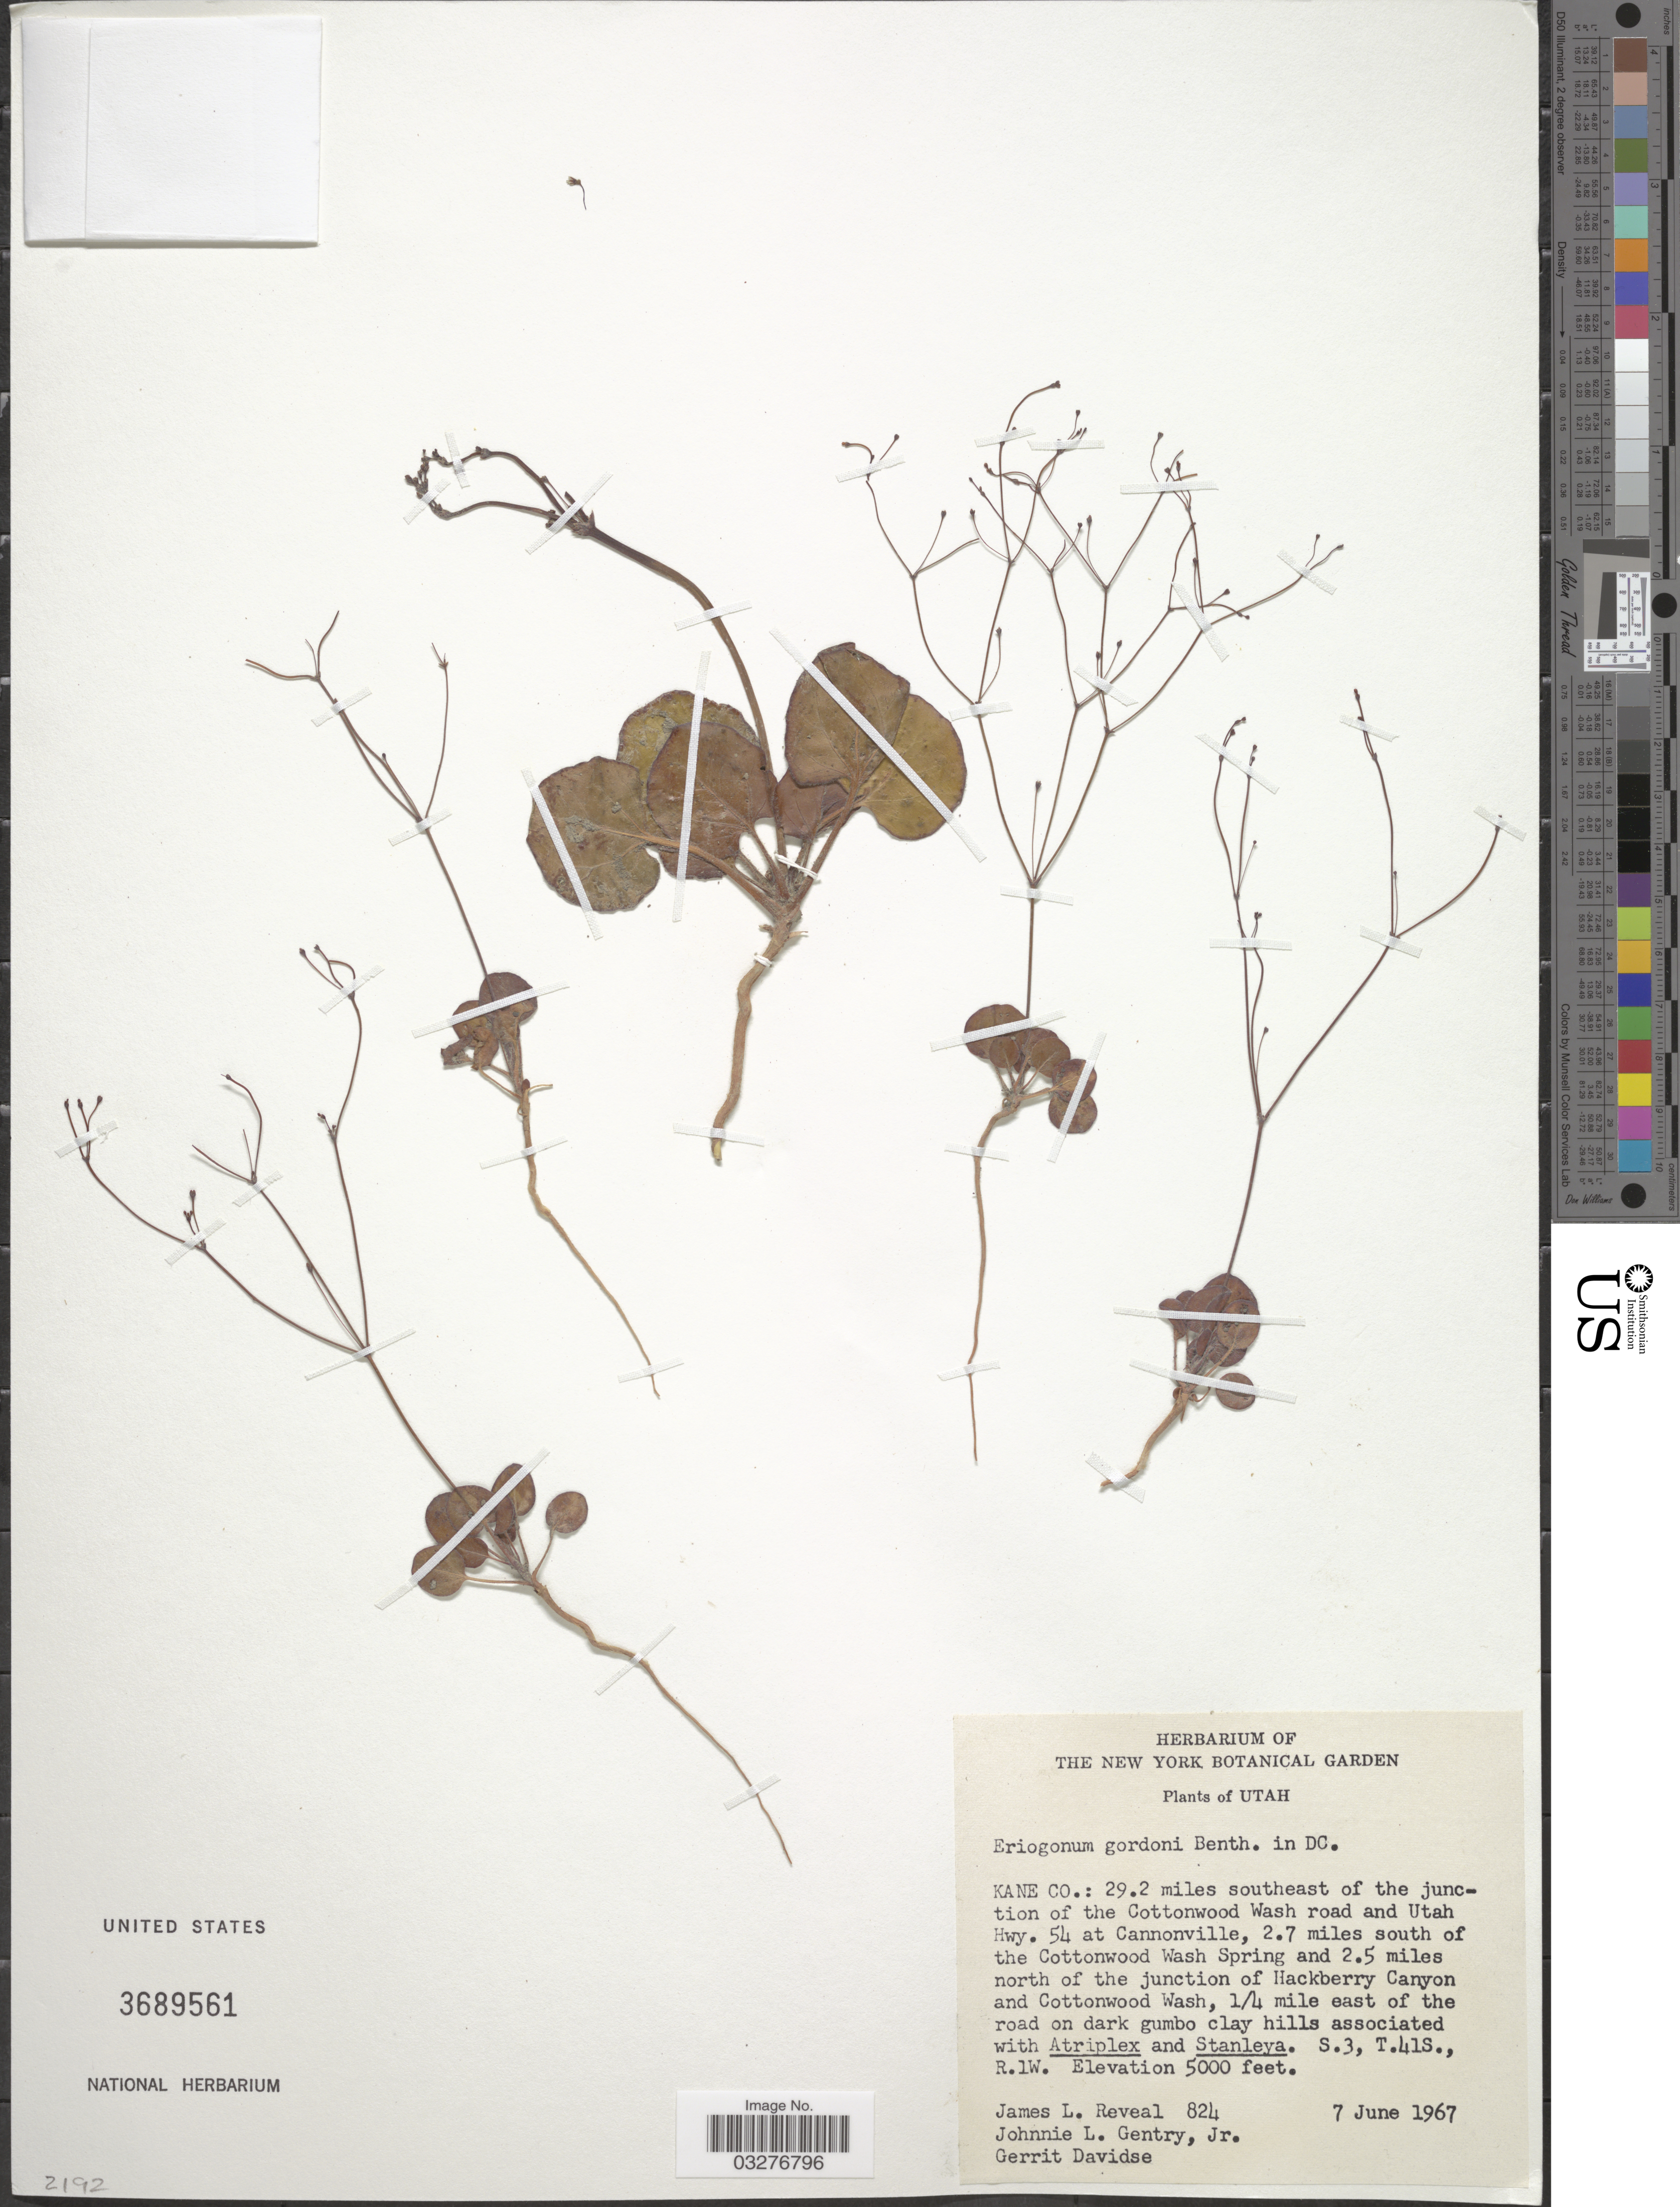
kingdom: Plantae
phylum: Tracheophyta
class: Magnoliopsida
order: Caryophyllales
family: Polygonaceae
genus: Eriogonum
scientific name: Eriogonum gordonii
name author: Benth.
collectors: J. L. Reveal, J. L. Gentry & G. Davidse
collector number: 824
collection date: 1967-06-07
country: United States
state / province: Utah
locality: Kane Co.: 29.2 miles southeast of the junction of the Cottonwood Wash road and Utah Hwy. 54 at Cannonville, 2.7 miles south of the Cottonwood Wash Spring and 2.5 miles north of the junction of Hackberry Canyon and Cottonwood Wash, 1/4 mile east of the road. S.3, T.41S, R.1W.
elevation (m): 1524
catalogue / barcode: US 3689561